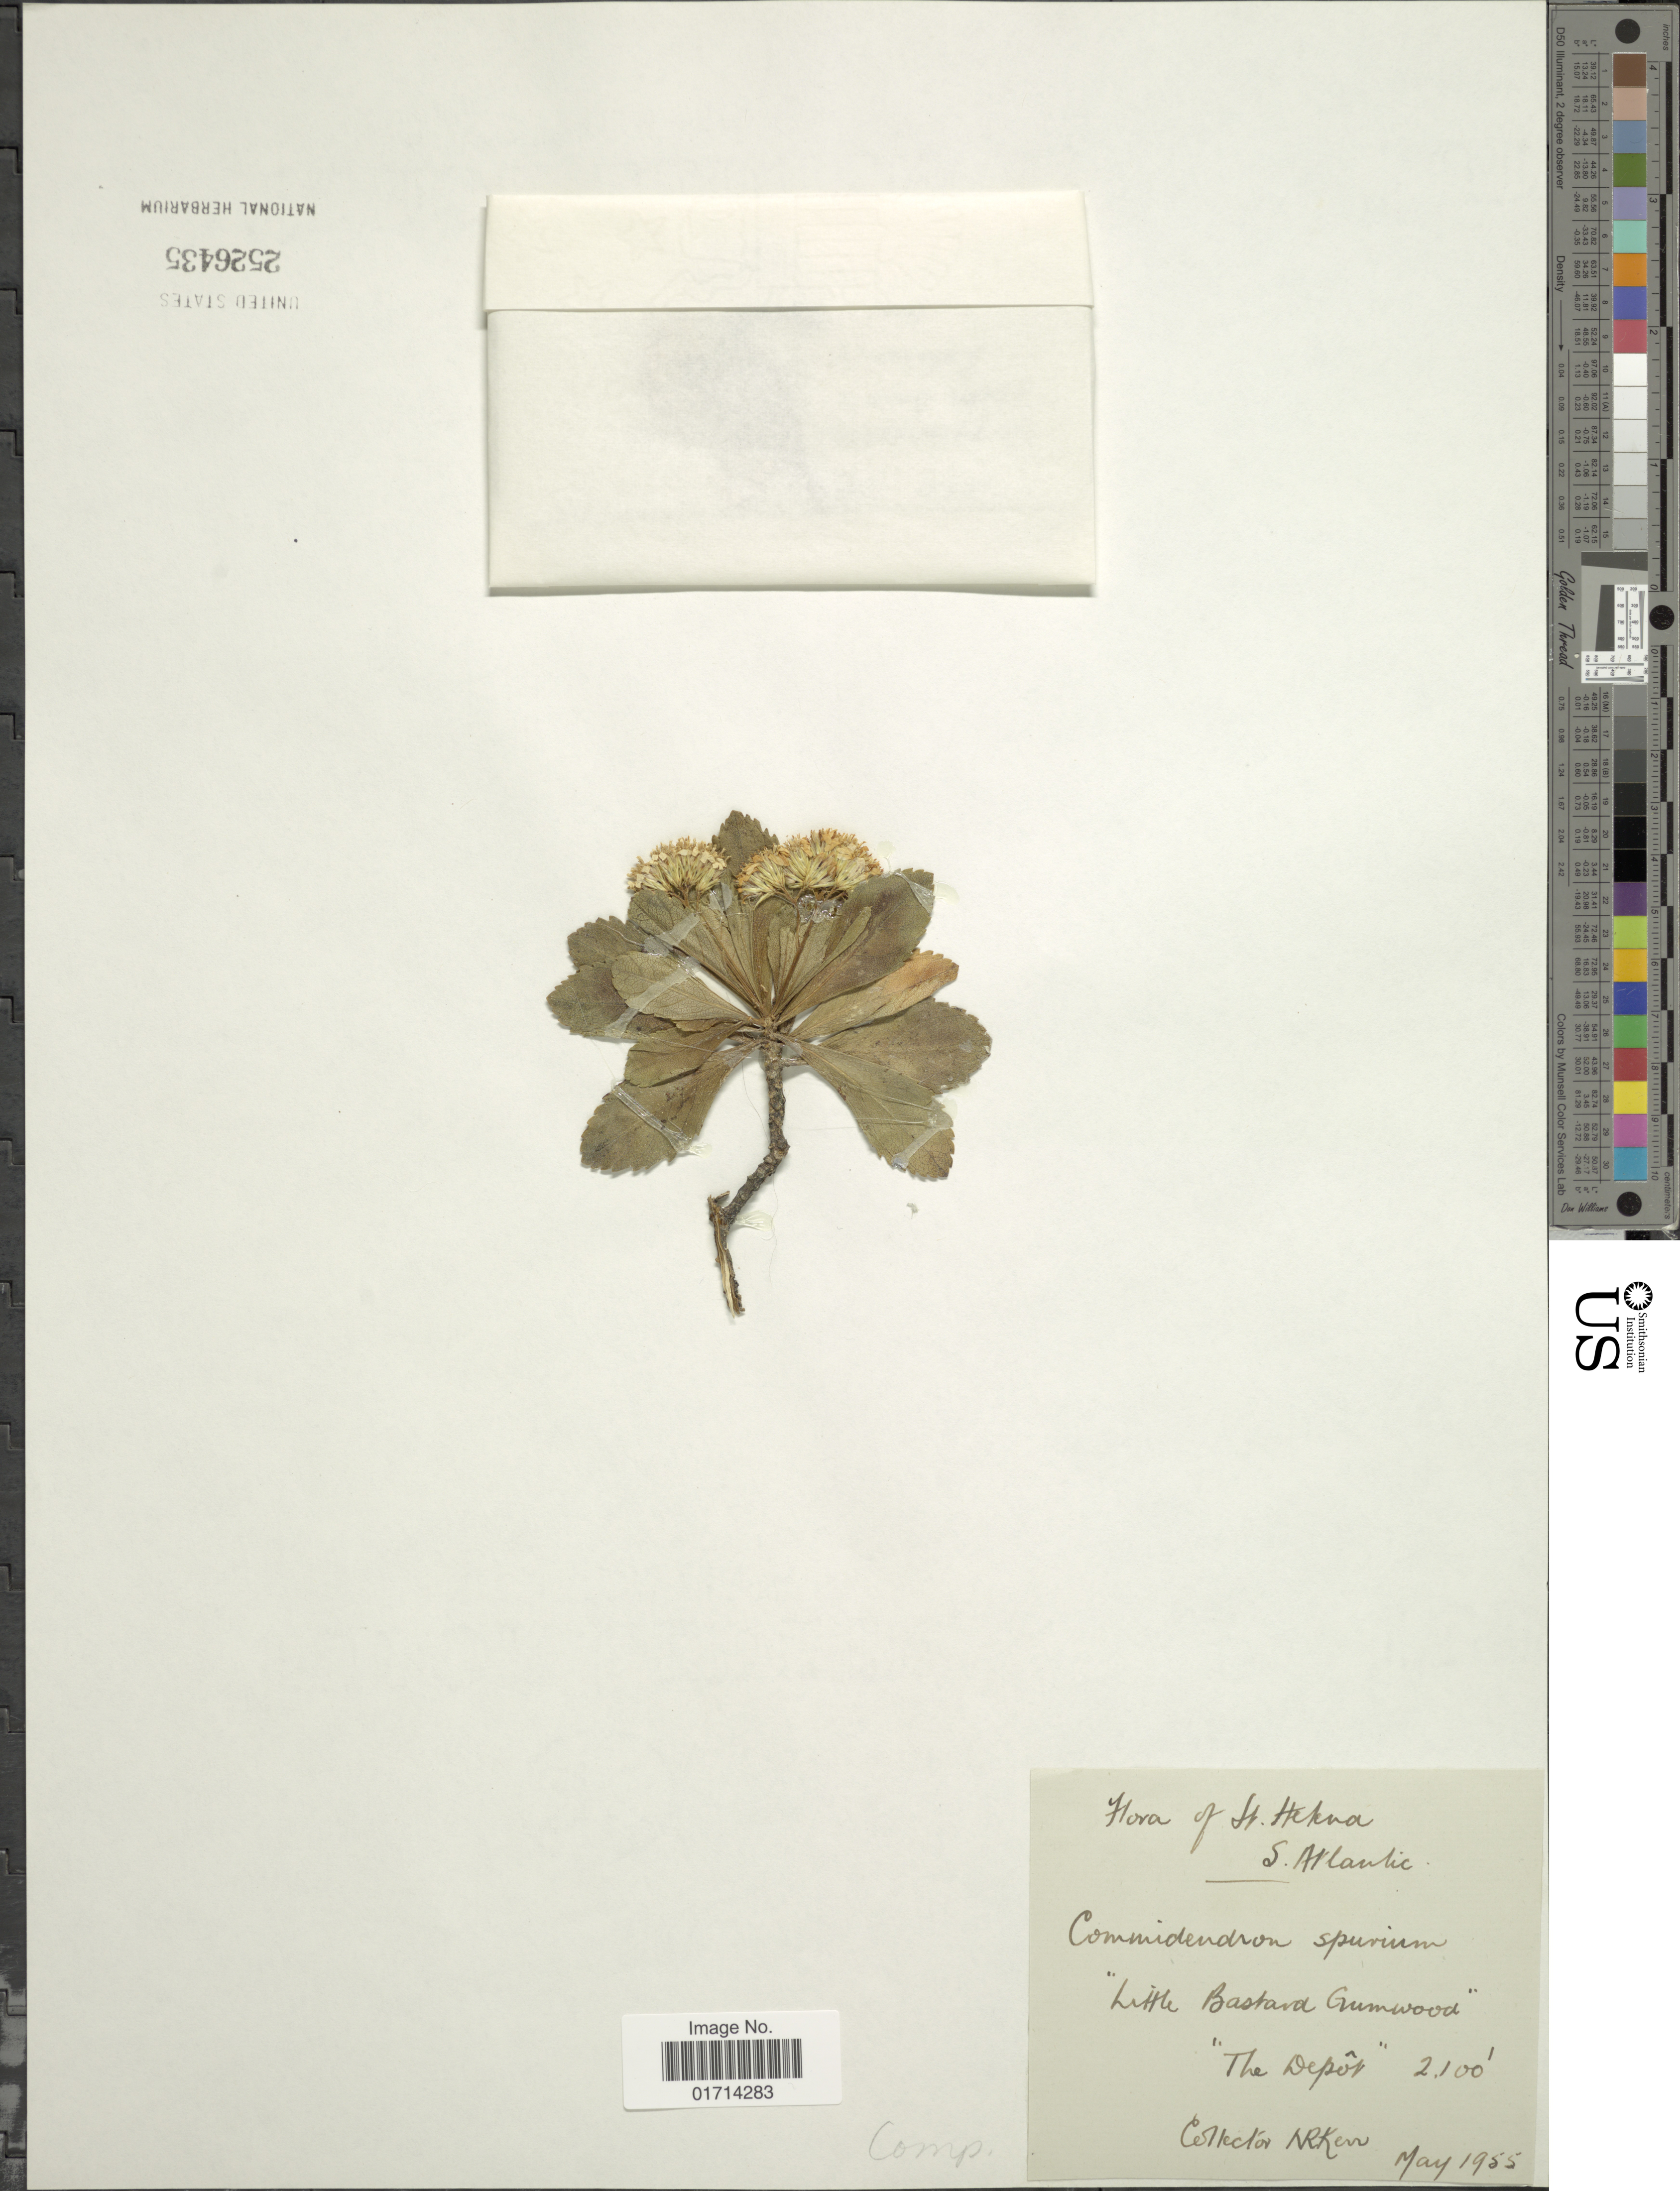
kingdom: Plantae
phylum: Tracheophyta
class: Magnoliopsida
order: Asterales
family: Asteraceae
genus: Commidendrum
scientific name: Commidendrum spuruim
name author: DC.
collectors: N. Kerr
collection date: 1955-05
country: St. Helena Islands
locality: S. Atlantic, "The Depot"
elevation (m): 640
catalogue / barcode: US 2526435